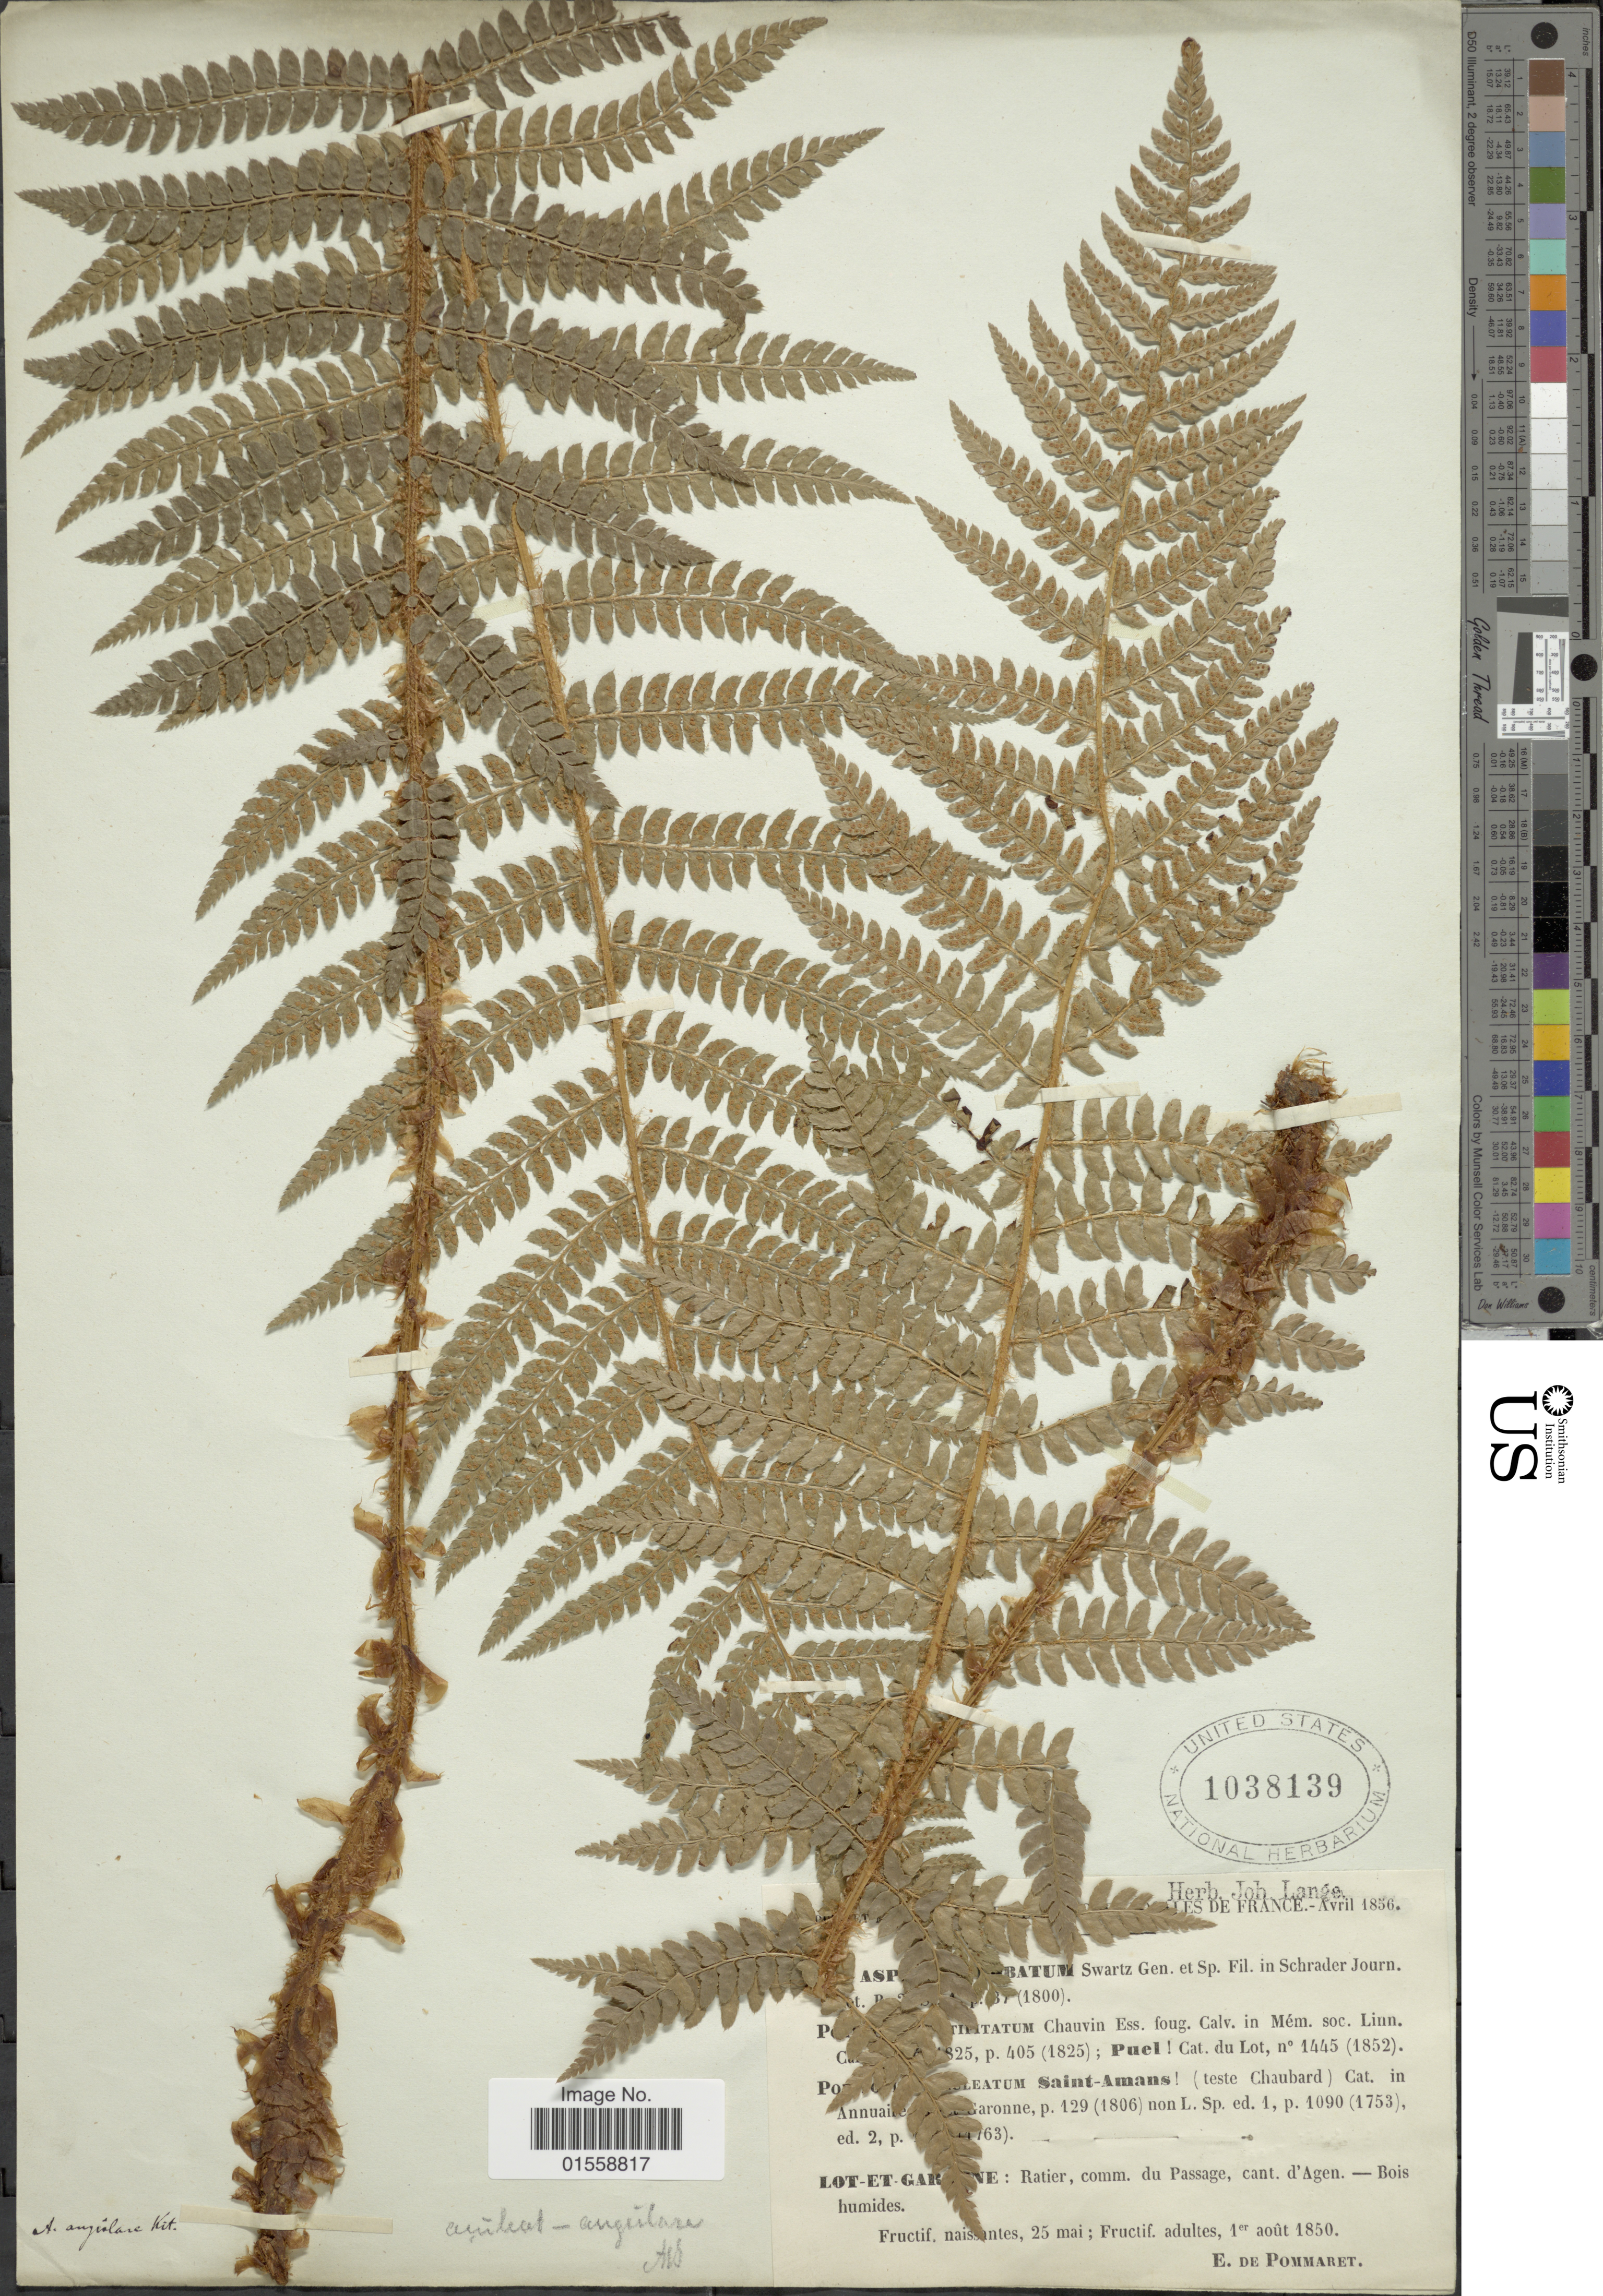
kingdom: Plantae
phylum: Tracheophyta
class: Polypodiopsida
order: Polypodiales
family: Dryopteridaceae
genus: Polystichum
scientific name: Polystichum setiferum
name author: (Forssk.) Moore ex Woynar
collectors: -. Pommaret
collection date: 1850-08-01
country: France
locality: Lot-et-Garne: Raties, comm. du Passage, cant. d' Agen.- Bois humides.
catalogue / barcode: US 1038139